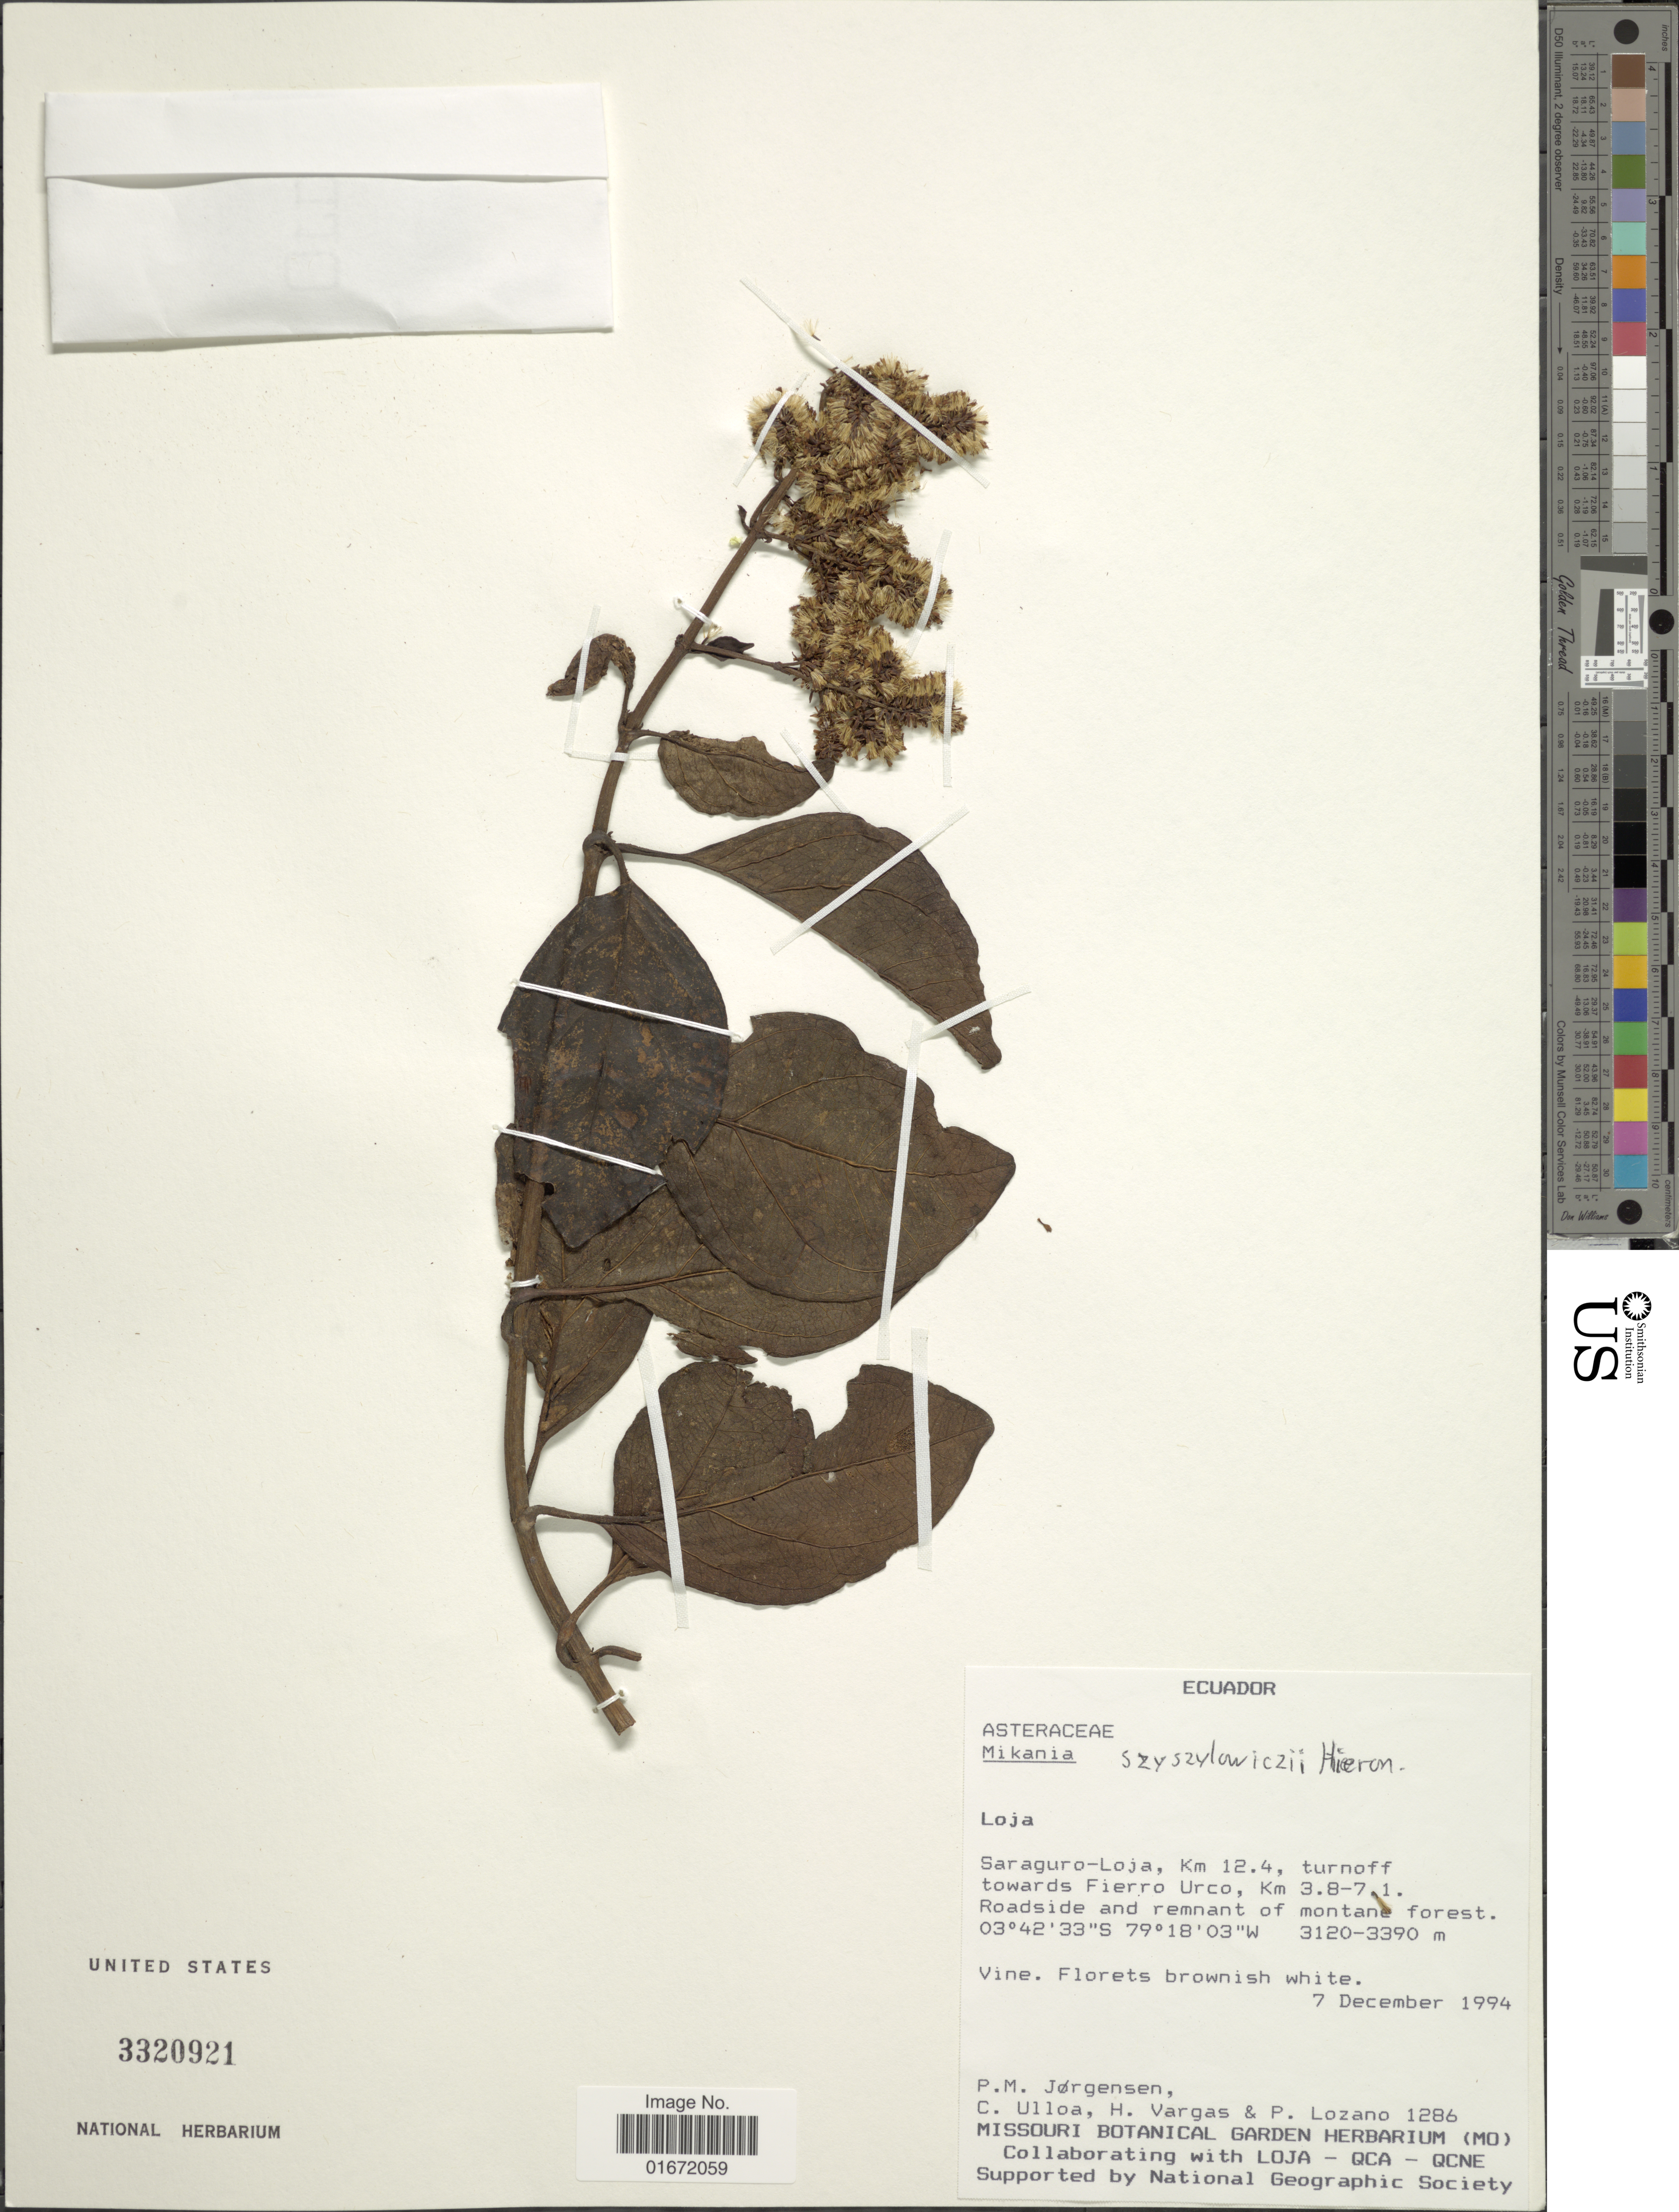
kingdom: Plantae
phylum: Tracheophyta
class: Magnoliopsida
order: Asterales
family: Asteraceae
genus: Mikania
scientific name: Mikania szyszylowiczii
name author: Hieron.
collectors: P. Jørgensen, C. Ulloa, H. Vargas & P. Lozano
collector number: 1286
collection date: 1994-12-07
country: Ecuador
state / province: Loja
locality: Loja. Saraguro-Loja, Km 12.4, turnoff towards Fierro Urco, Km 3.8-7.1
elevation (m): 3120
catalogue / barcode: US 3320921